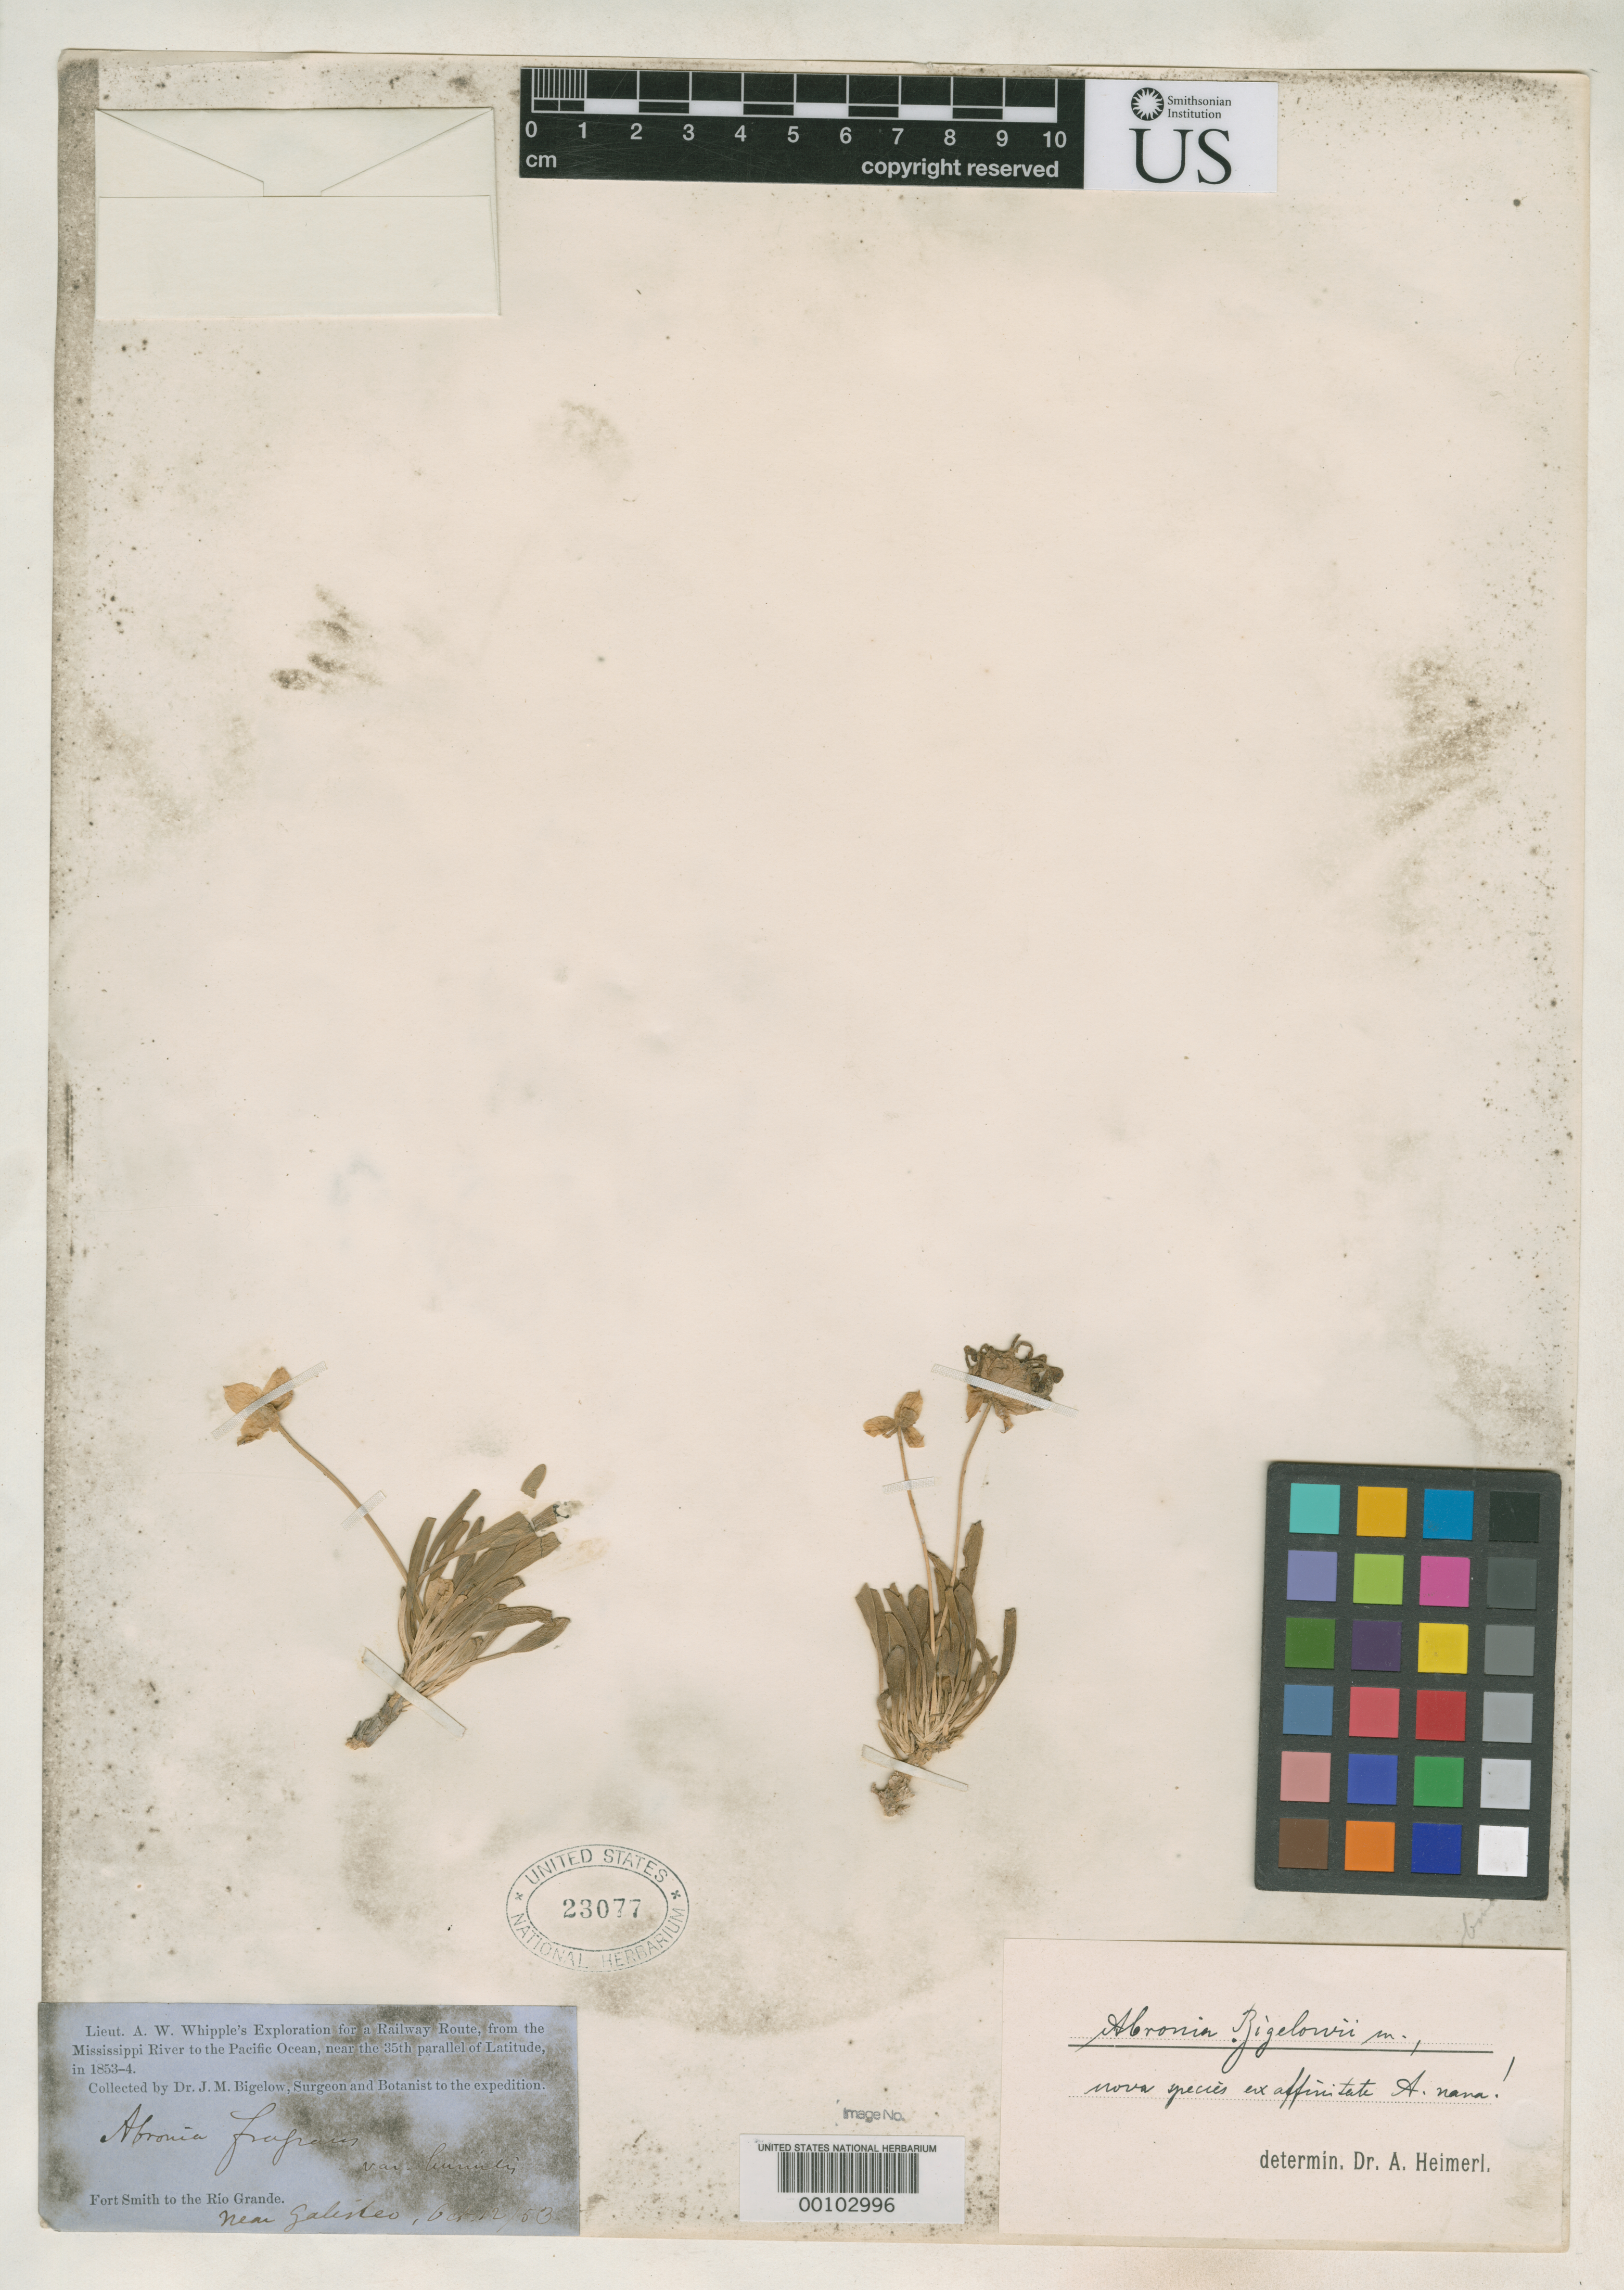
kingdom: Plantae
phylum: Tracheophyta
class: Magnoliopsida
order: Caryophyllales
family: Nyctaginaceae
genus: Abronia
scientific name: Abronia bigelovii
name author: Heimerl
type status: Isotype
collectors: J. M. Bigelow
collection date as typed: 12 Oct 1853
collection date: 1853-10-12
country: United States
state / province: New Mexico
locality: Near Galisteo.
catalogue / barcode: US 23077